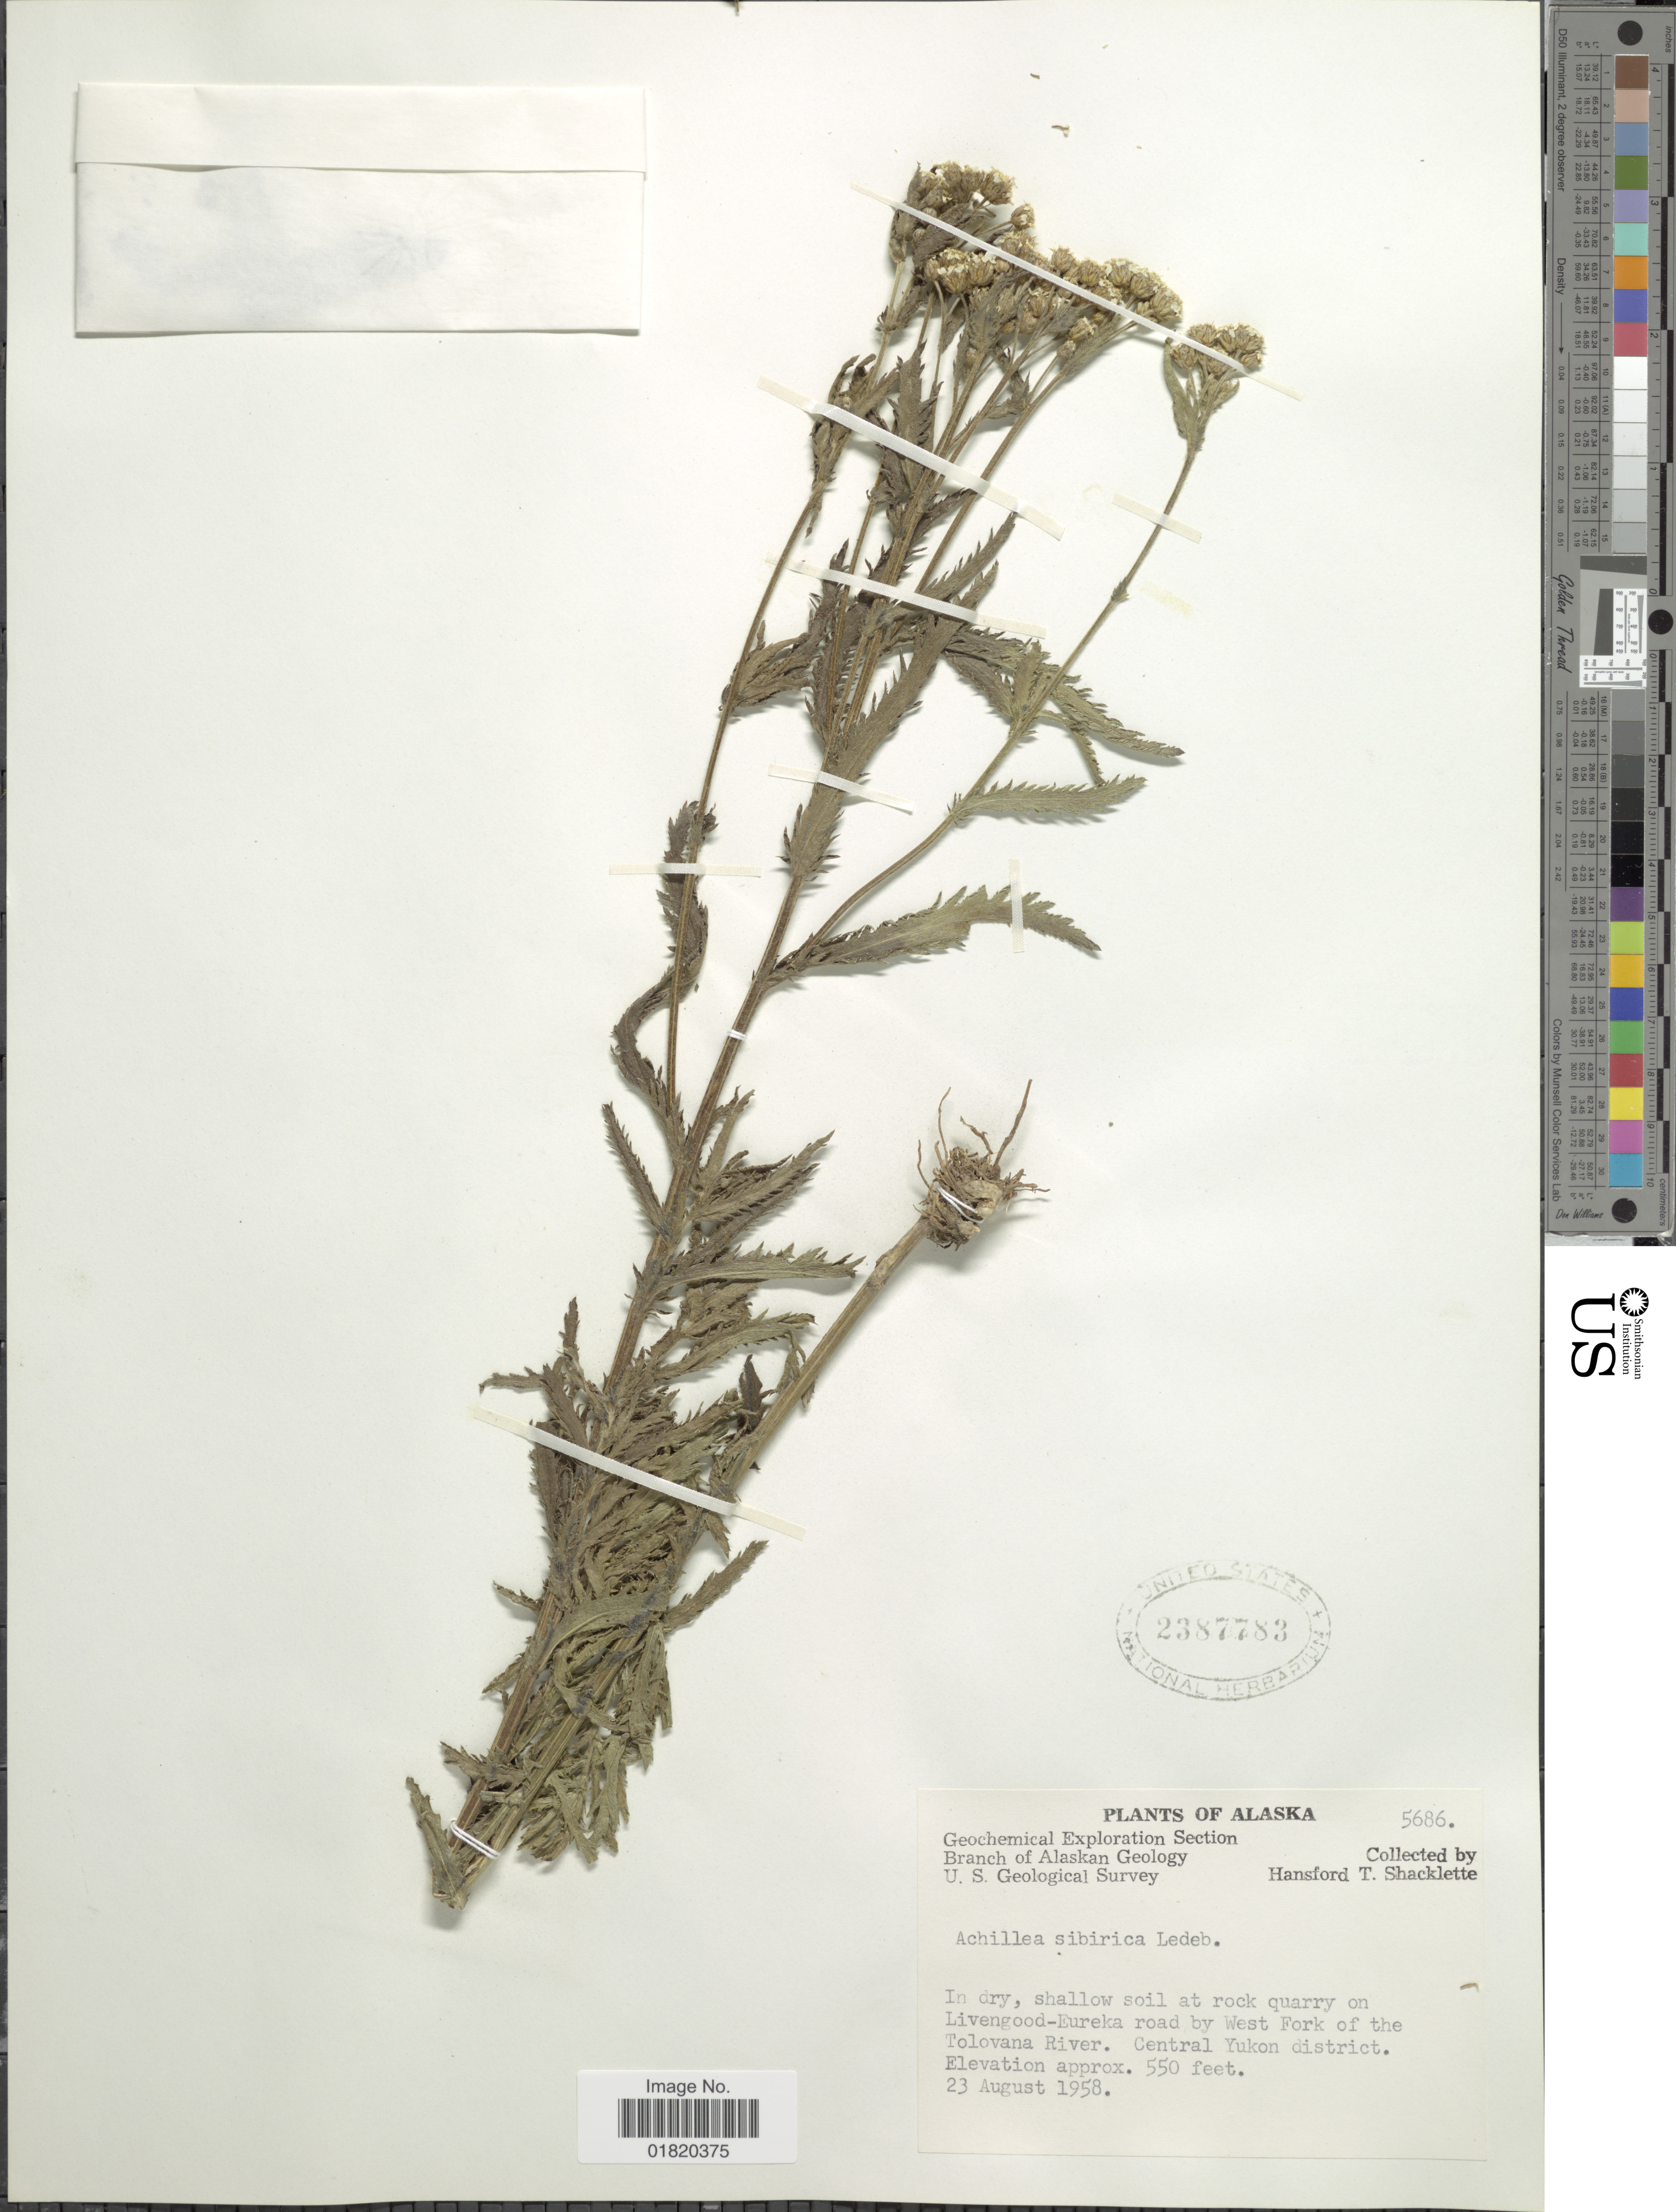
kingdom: Plantae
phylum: Tracheophyta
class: Magnoliopsida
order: Asterales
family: Asteraceae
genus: Achillea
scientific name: Achillea sibirica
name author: Ledeb.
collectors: H. Shacklette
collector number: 5686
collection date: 1958-08-23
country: United States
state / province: Alaska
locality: Livengood-Eureka road by West Fork of the Tolovana River. Central Yukon district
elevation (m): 168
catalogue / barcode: US 2387783